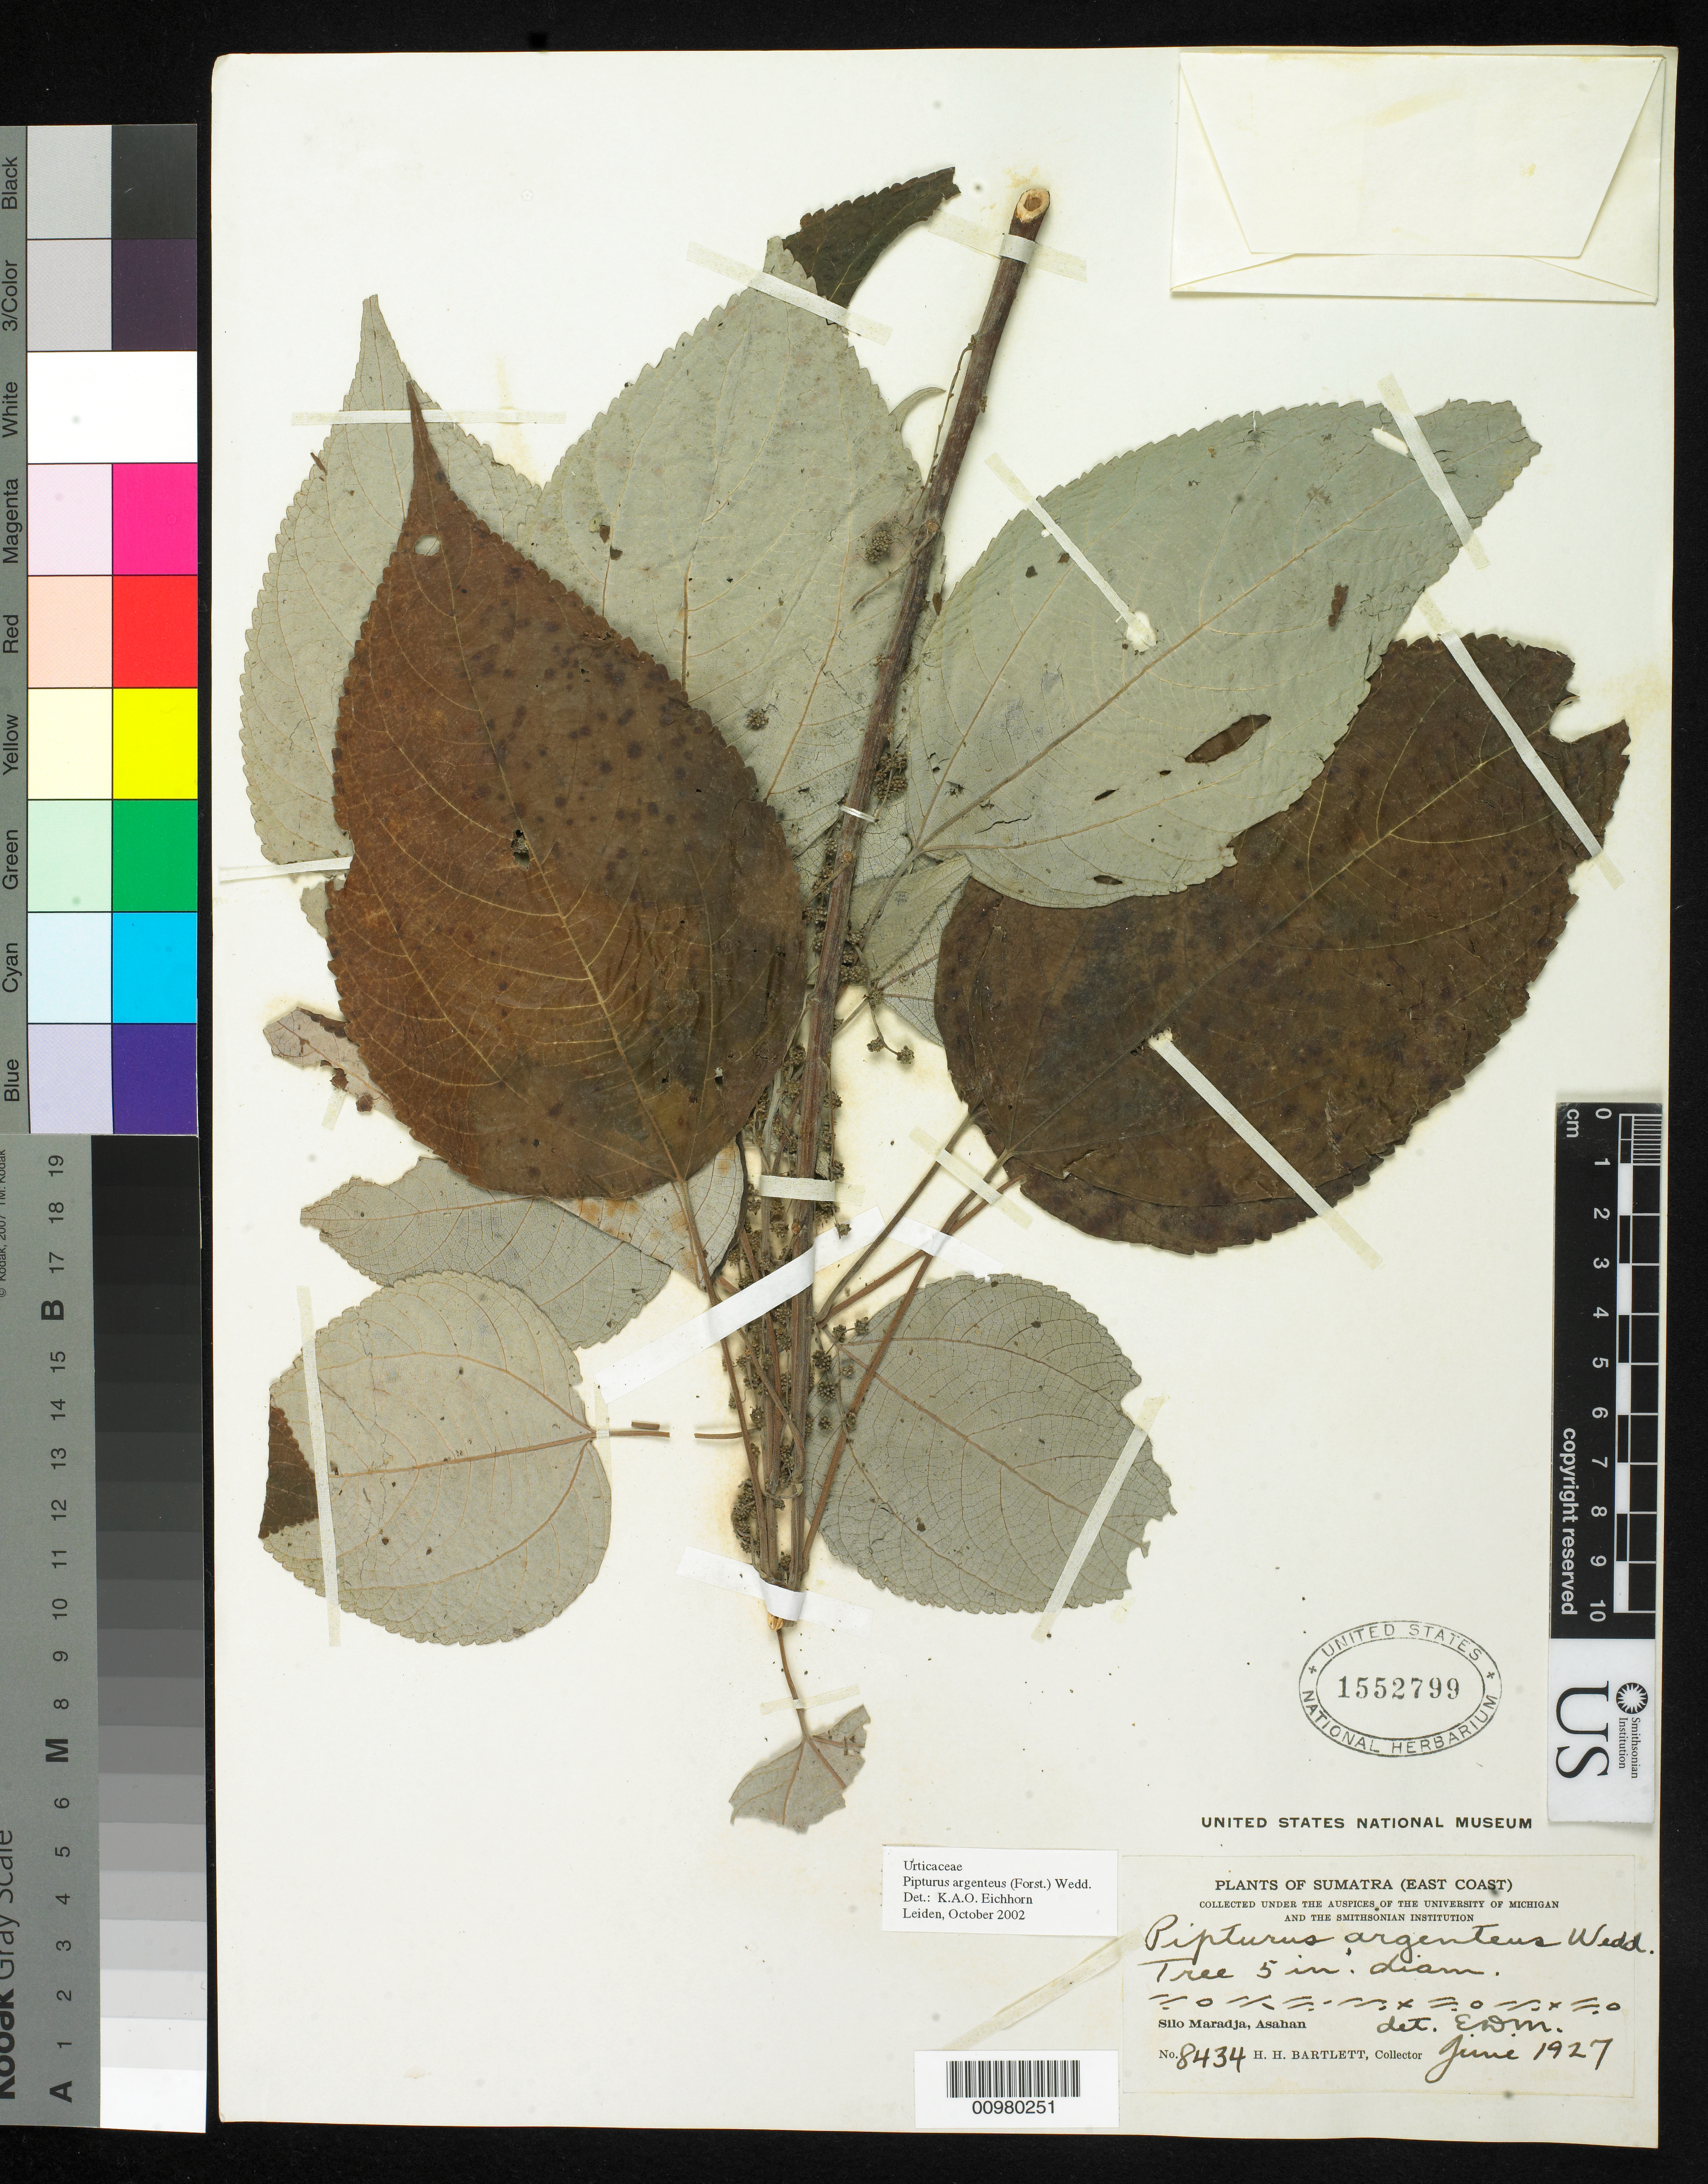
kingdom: Plantae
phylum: Tracheophyta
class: Magnoliopsida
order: Rosales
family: Urticaceae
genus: Pipturus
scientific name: Pipturus argenteus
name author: (G. Forst.) Wedd.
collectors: H. H. Bartlett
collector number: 8434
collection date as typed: Jun 1927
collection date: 1927-06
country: Indonesia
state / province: Sumatra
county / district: North Sumatra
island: Sumatra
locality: Asahan, Silo Maradja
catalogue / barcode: US 1552799